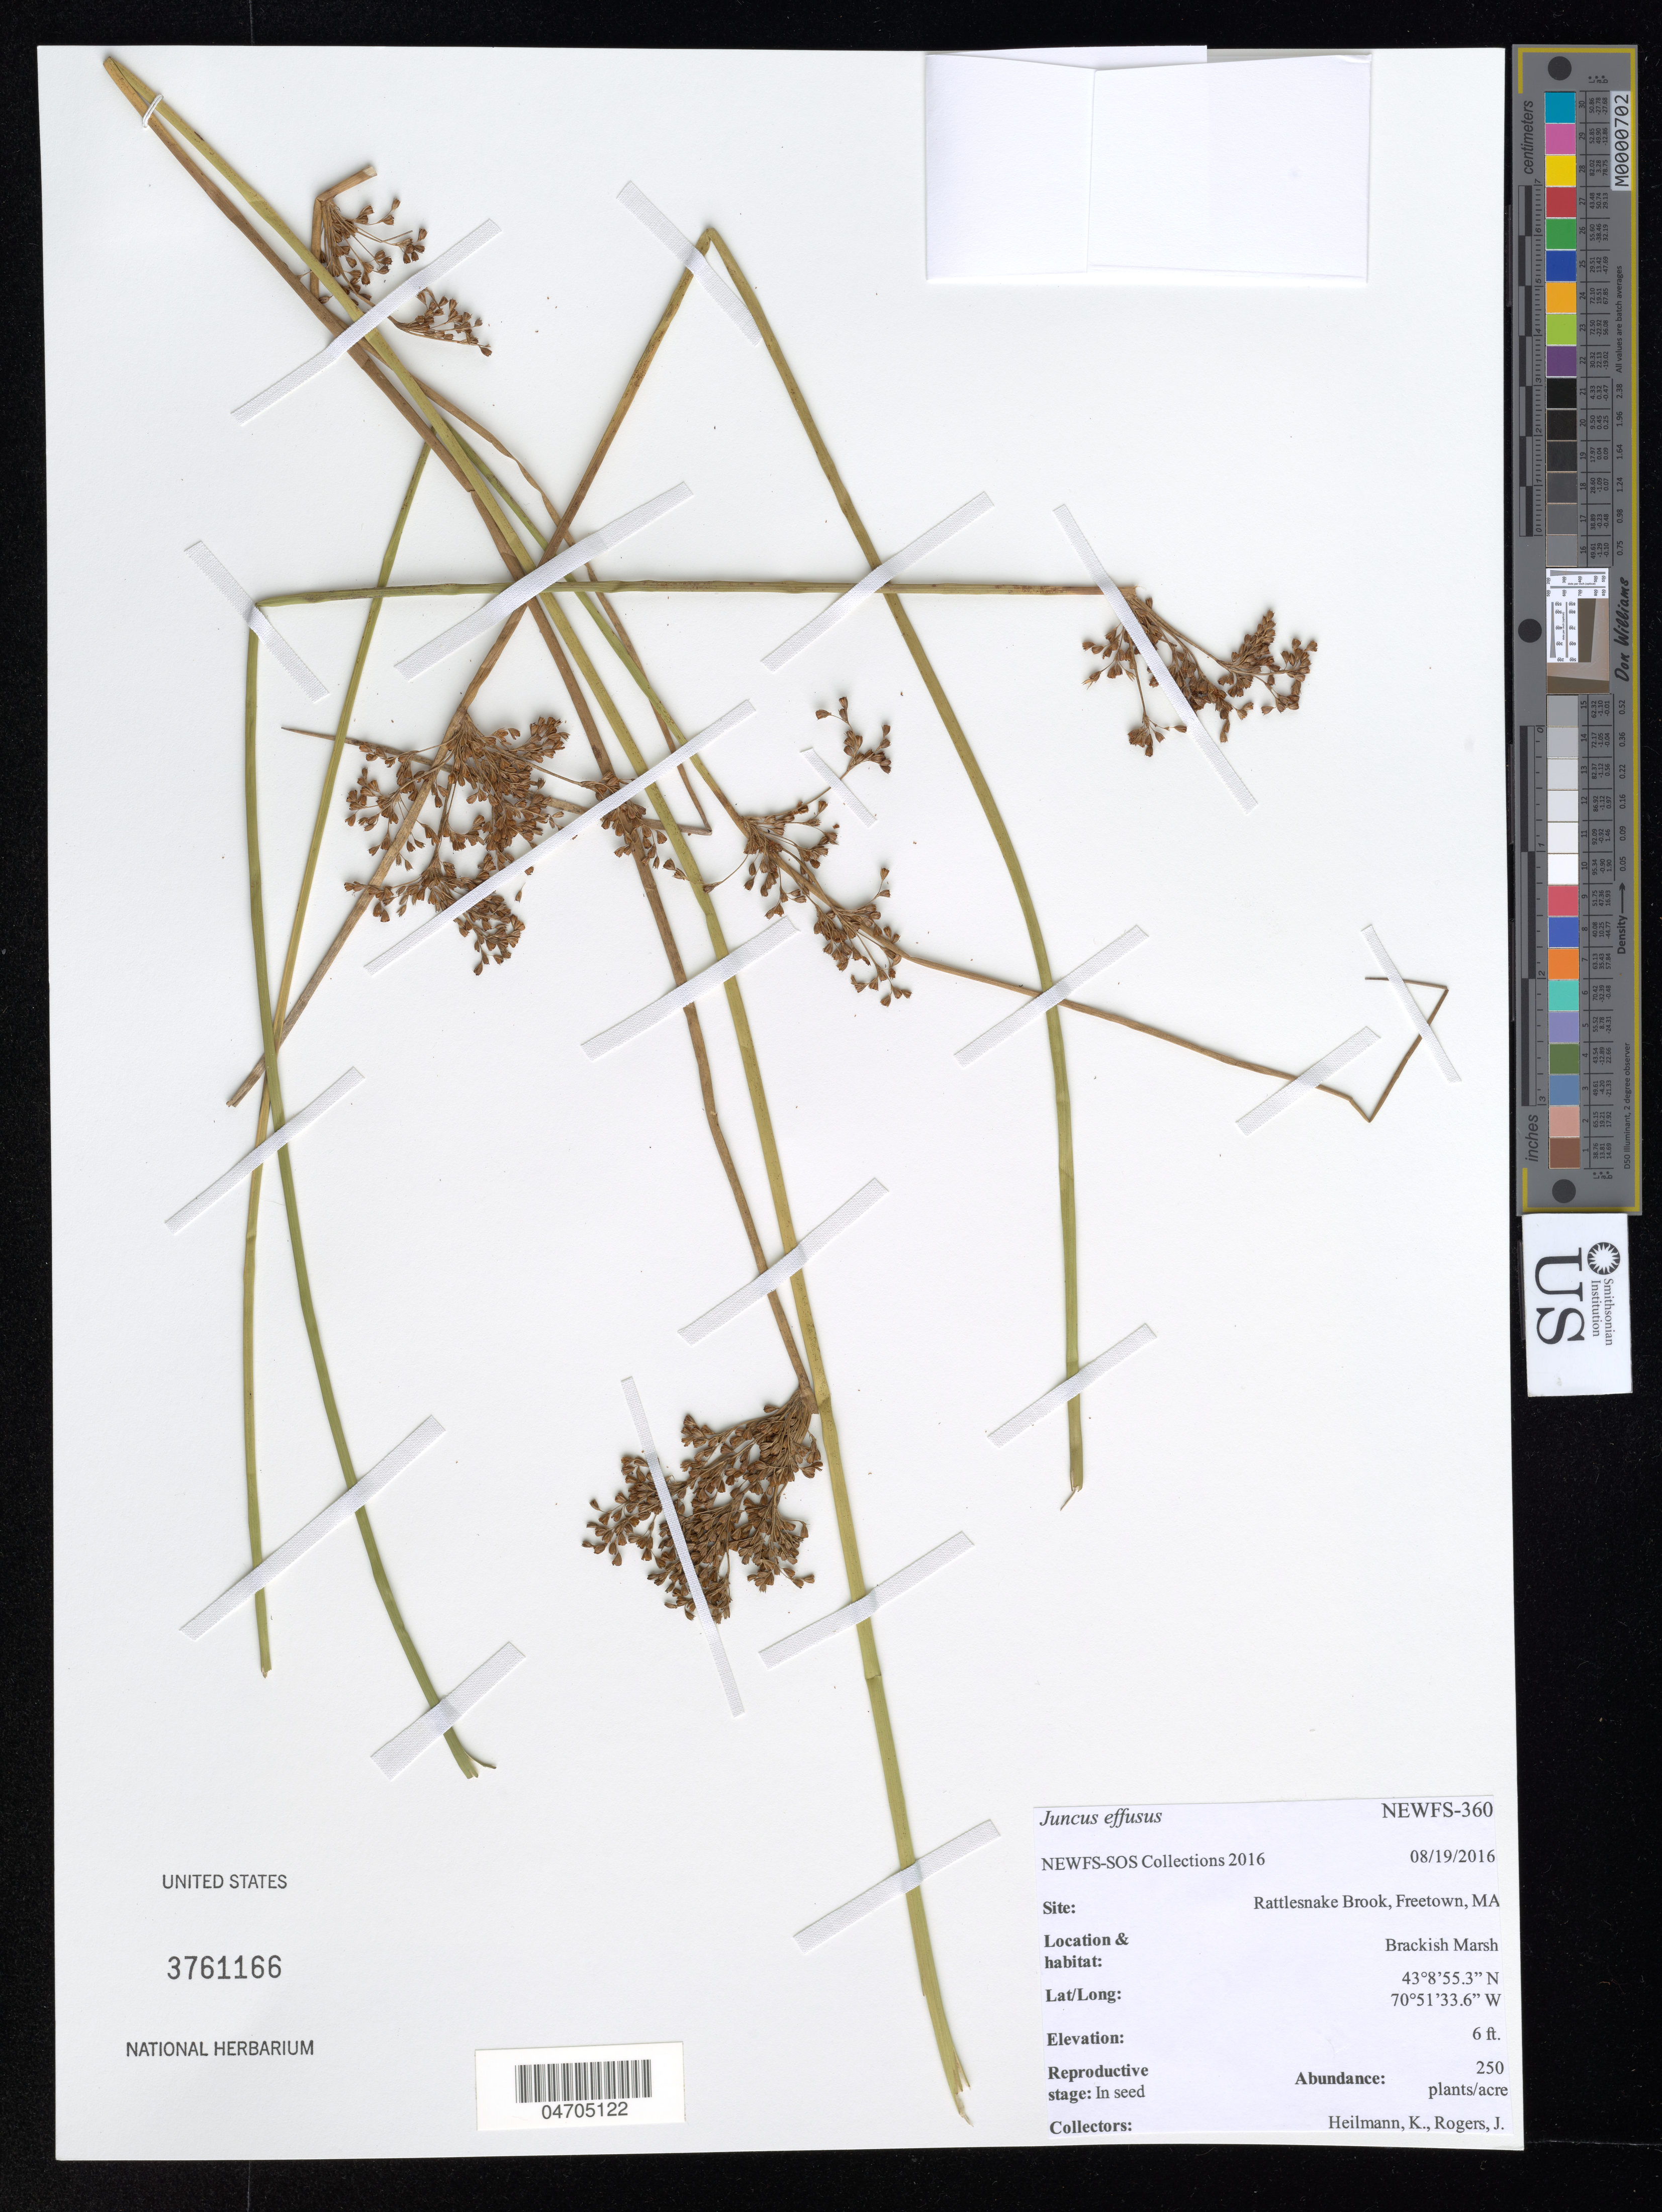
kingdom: Plantae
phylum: Tracheophyta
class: Liliopsida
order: Poales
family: Juncaceae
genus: Juncus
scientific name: Juncus effusus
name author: L.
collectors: K. Heilmann & J. Rogers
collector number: NEWFS-360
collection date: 2016-08-19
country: United States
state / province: Massachusetts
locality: Rattlesnake Brook, Freetown.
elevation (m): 2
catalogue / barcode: US 3761166